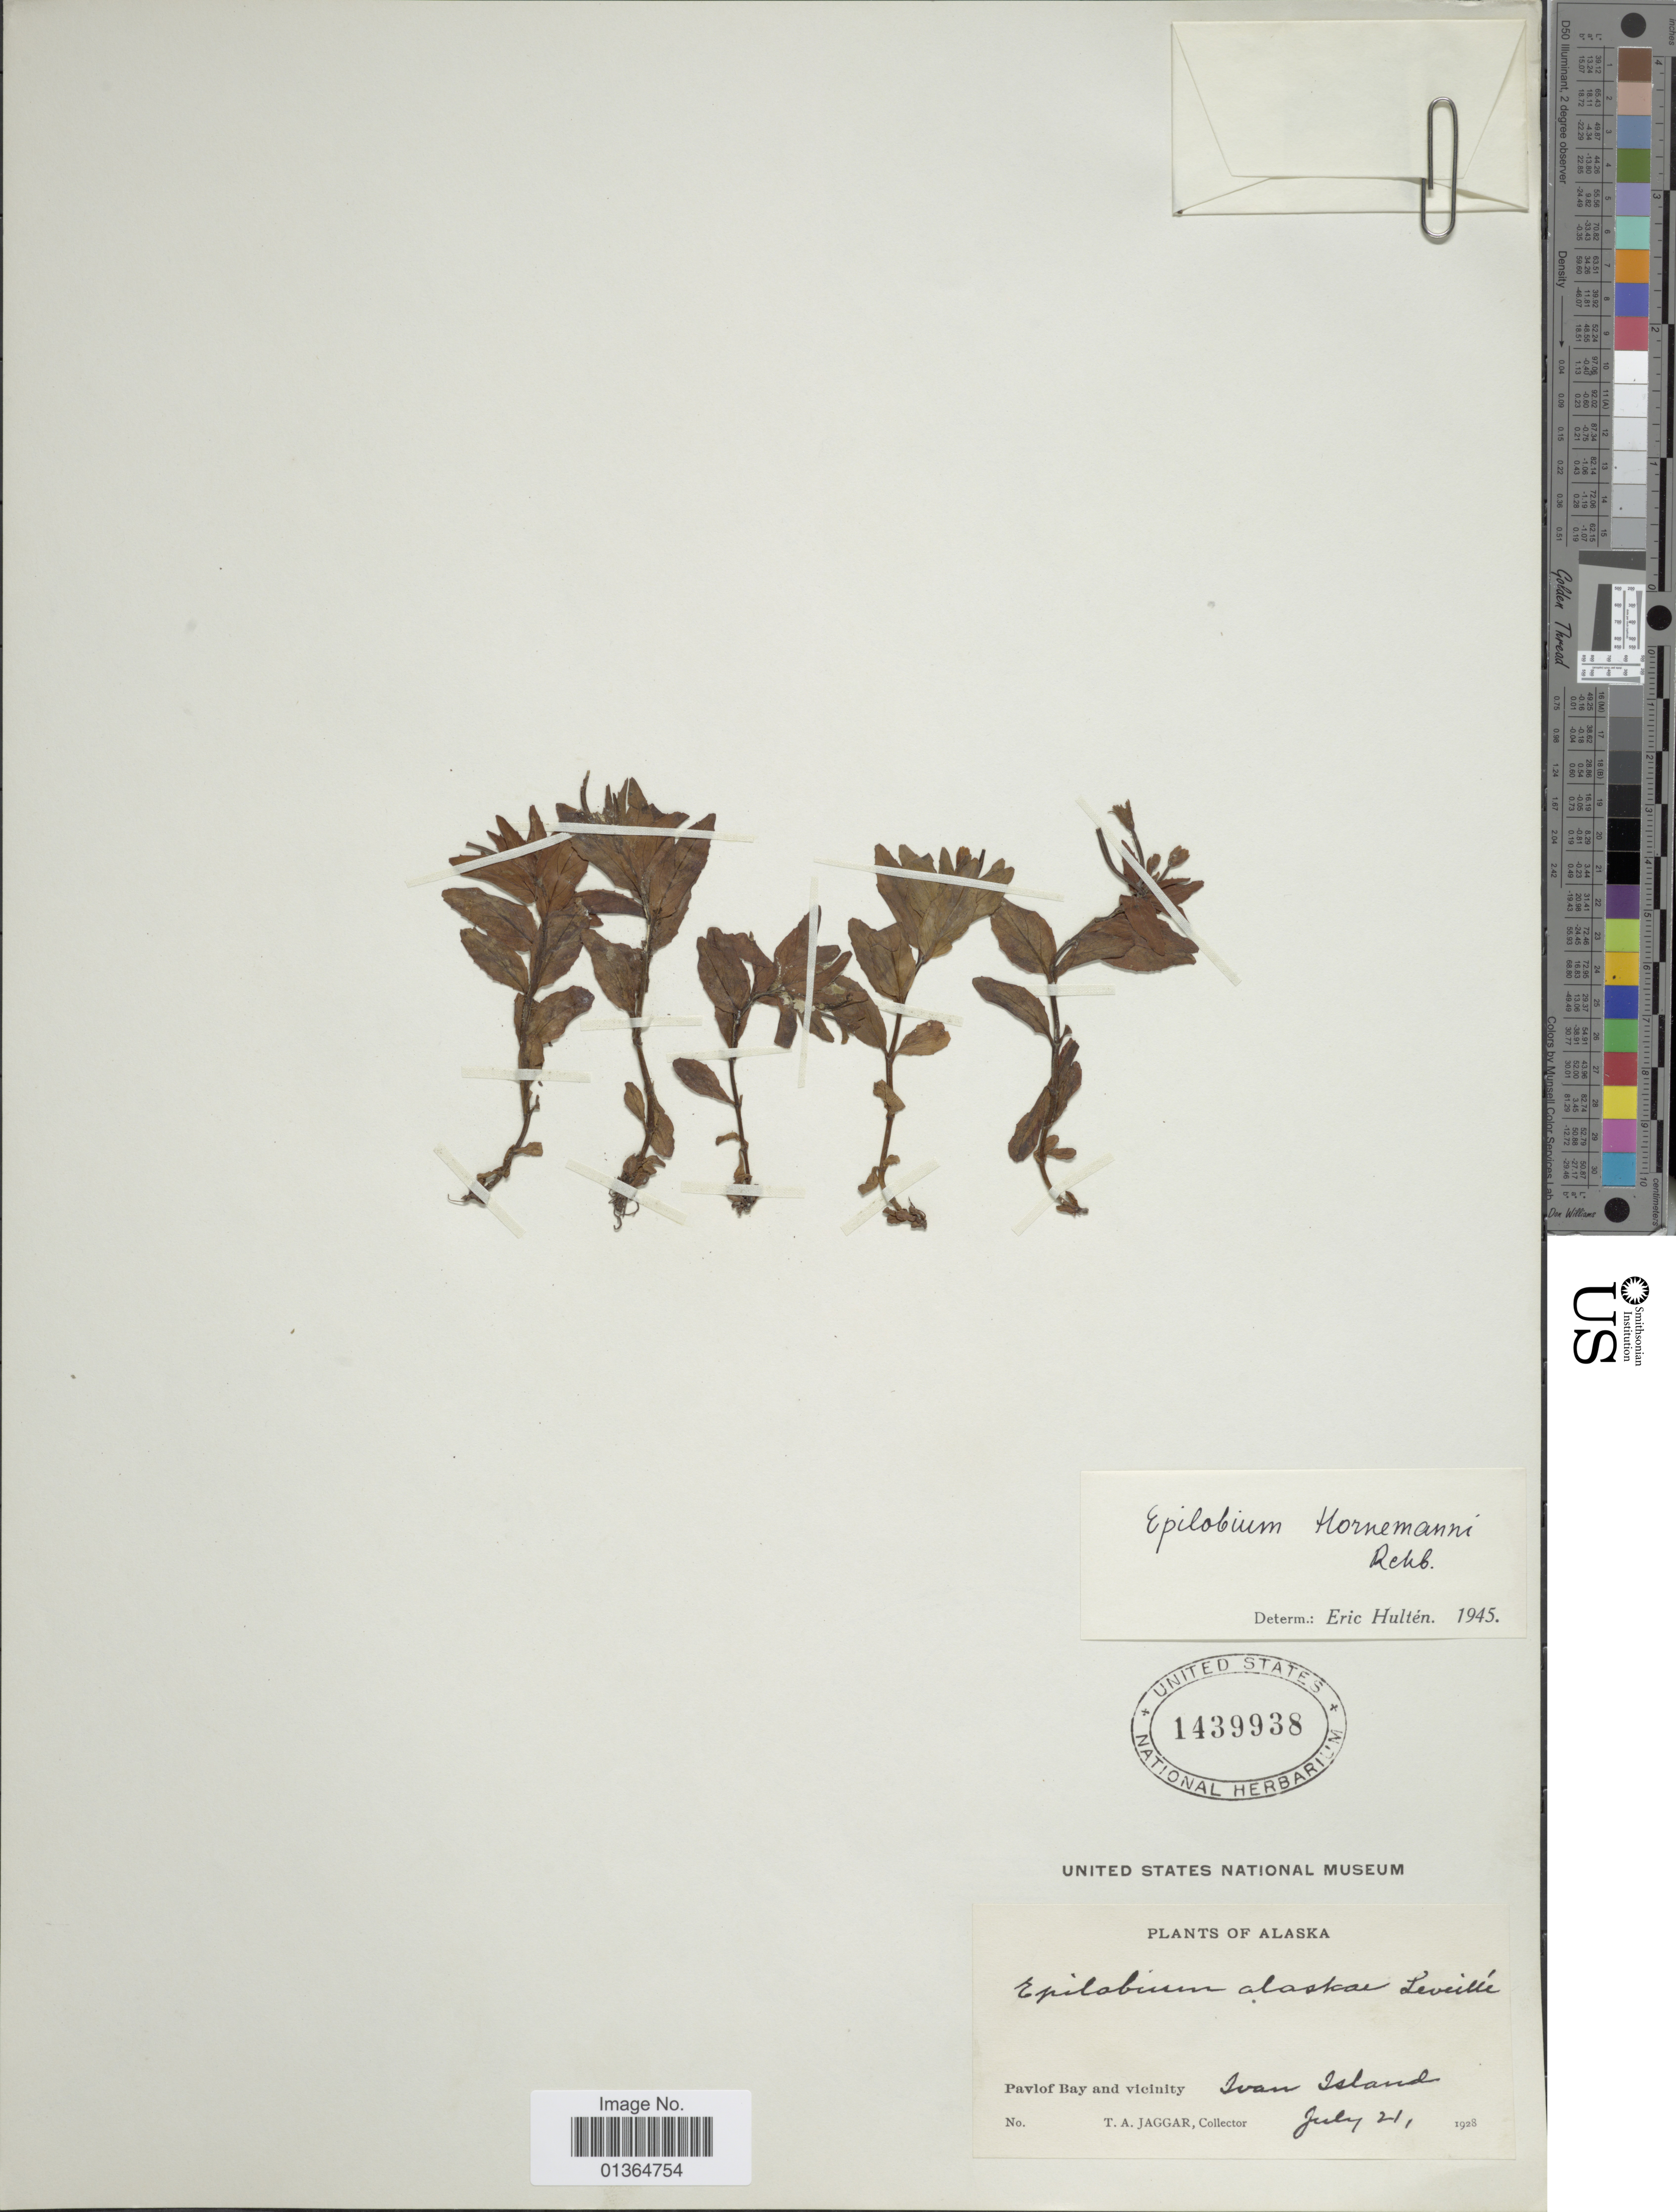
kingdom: Plantae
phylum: Tracheophyta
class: Magnoliopsida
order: Myrtales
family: Onagraceae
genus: Epilobium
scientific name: Epilobium hornemannii subsp. behringianum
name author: (Hausskn.) Hoch & P.H. Raven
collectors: T. Jaggar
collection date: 1928-07-21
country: United States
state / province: Alaska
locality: Pavlof Bay and vicinity, Ivan Island.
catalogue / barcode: US 1439938